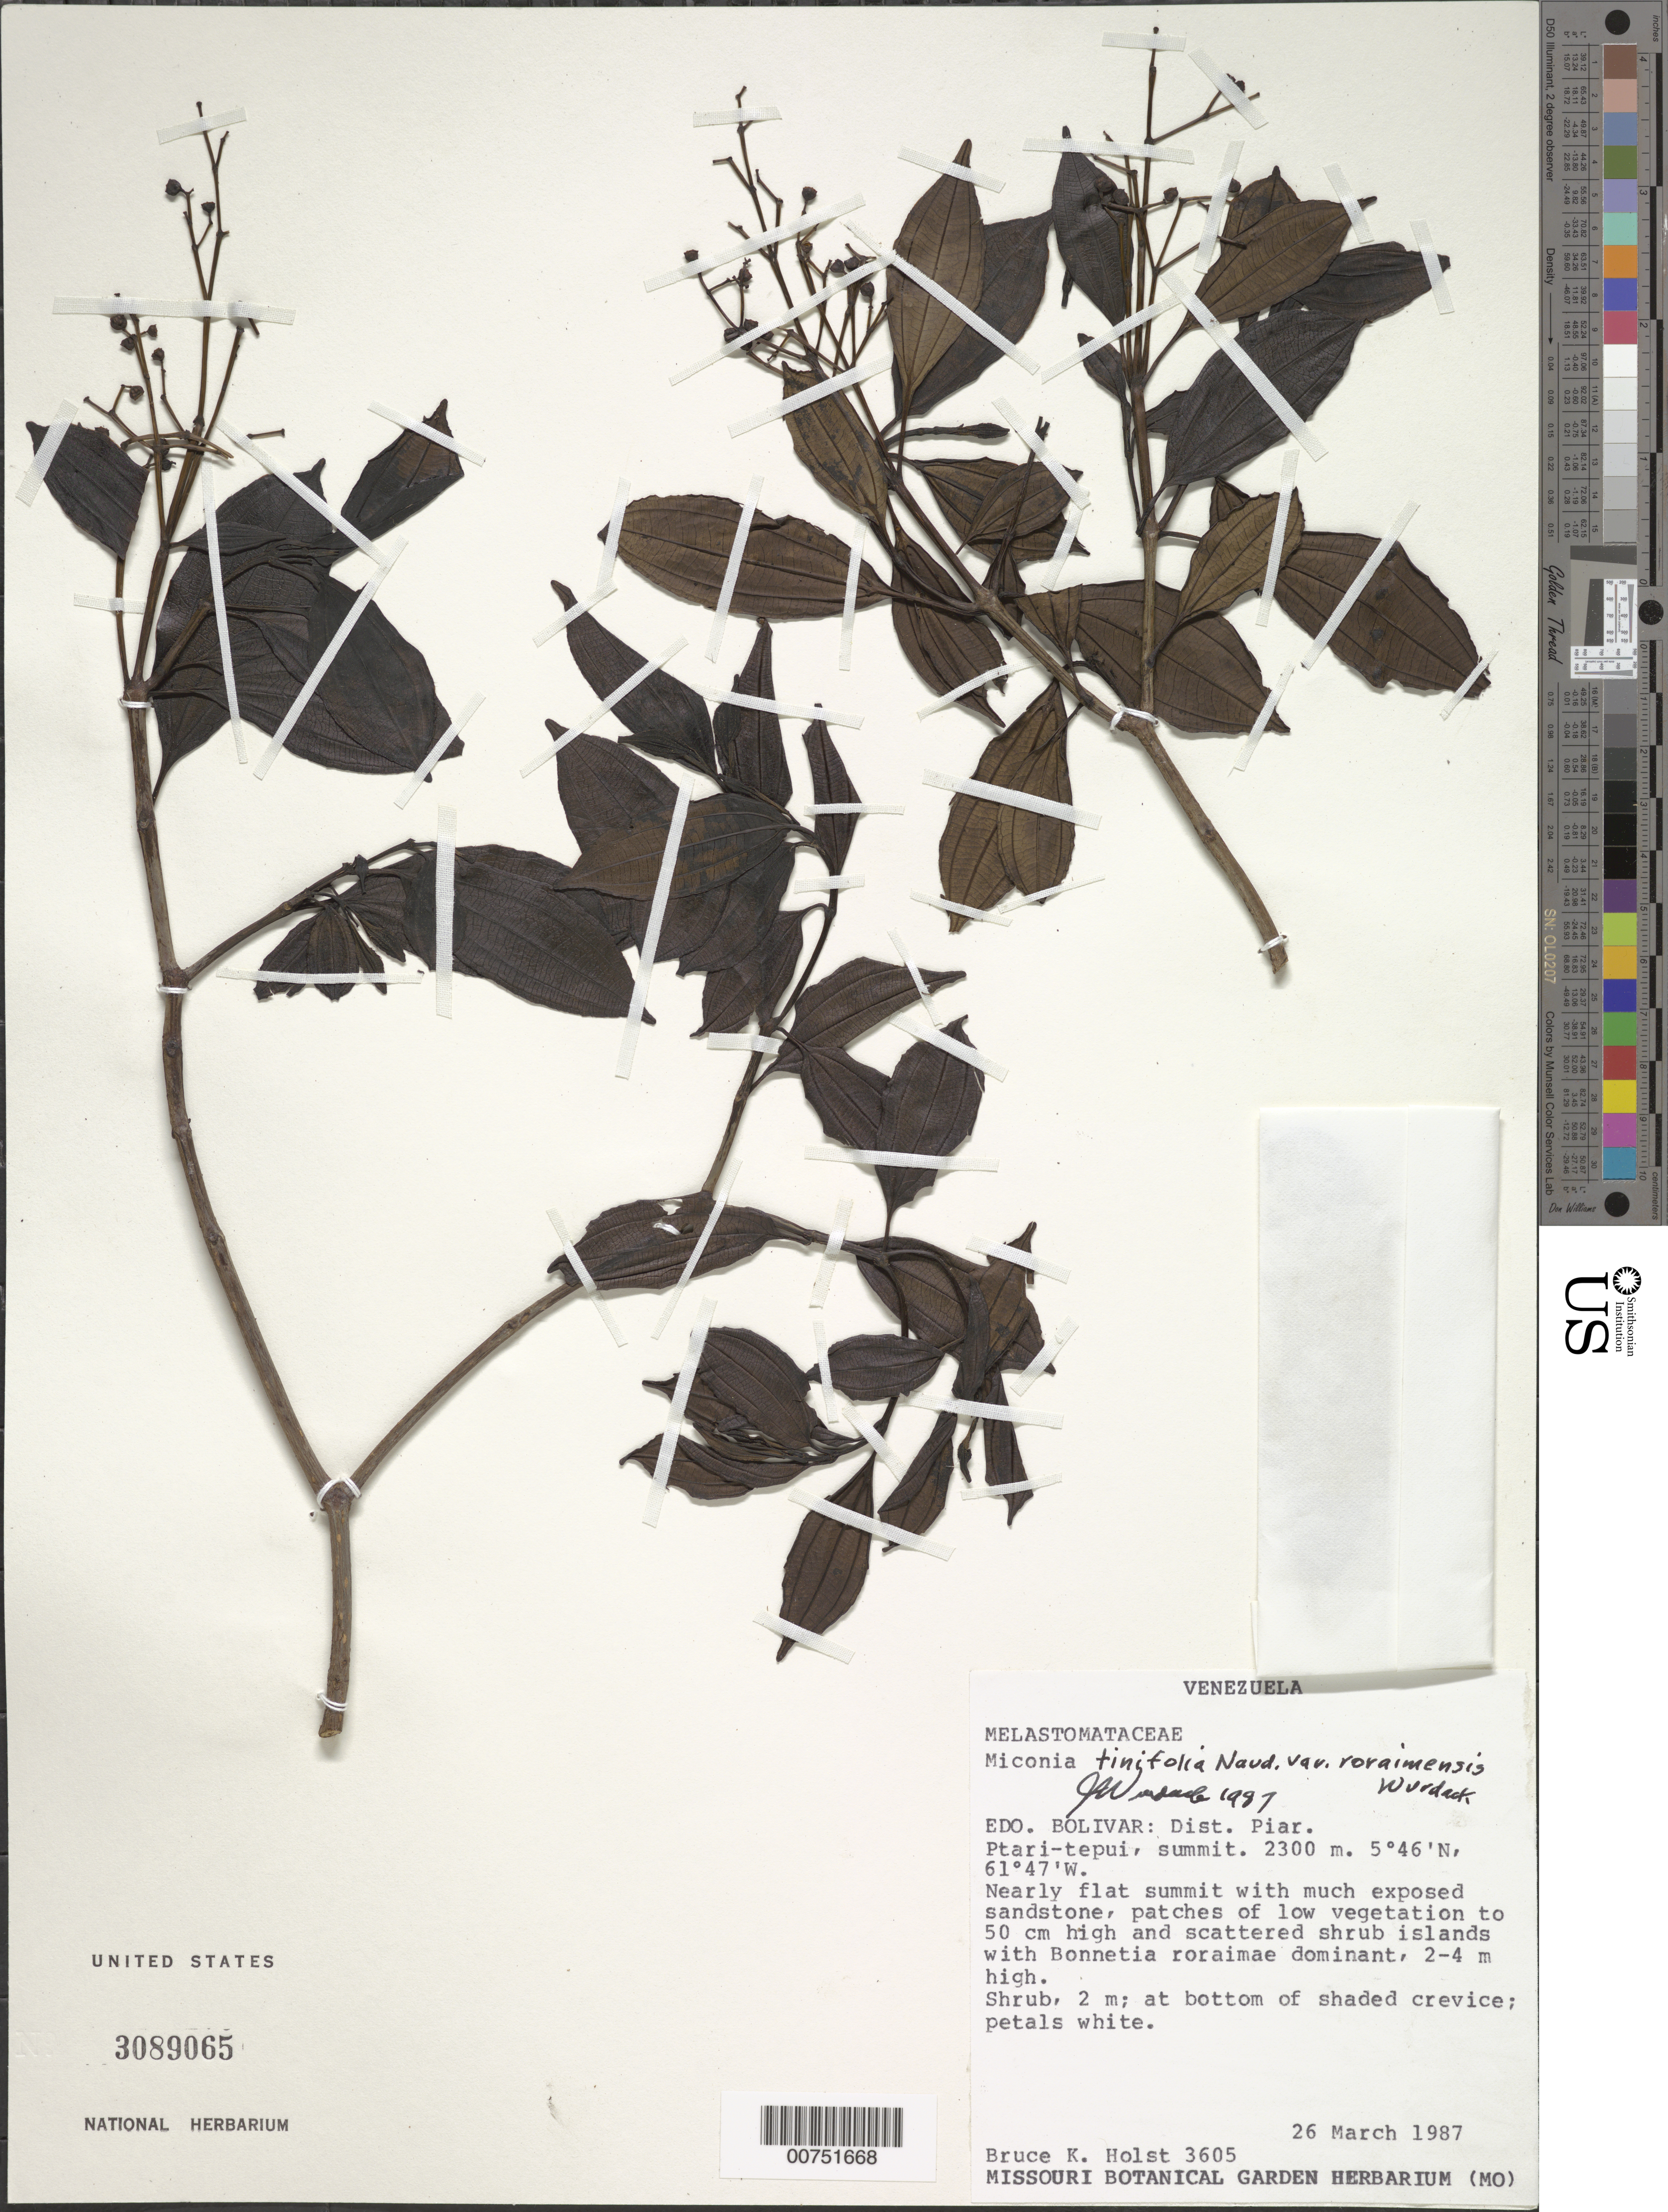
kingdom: Plantae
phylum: Tracheophyta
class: Magnoliopsida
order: Myrtales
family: Melastomataceae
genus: Miconia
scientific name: Miconia tinifolia var. roraimensis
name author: Wurdack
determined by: Wurdack, John J., (US), US (UNITED STATES)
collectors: B. Holst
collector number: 3605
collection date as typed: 26-Mar-87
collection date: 1987-03-26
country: Venezuela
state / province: Bolívar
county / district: Piar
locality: Ptari-tepuí, summit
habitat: Nearly flat summit with much exposed sandstone, patches of low vegetation to 50cm high and scattered shrub islands 2-4m high; bottom of shaded crevice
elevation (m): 2300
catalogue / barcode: US 3089065